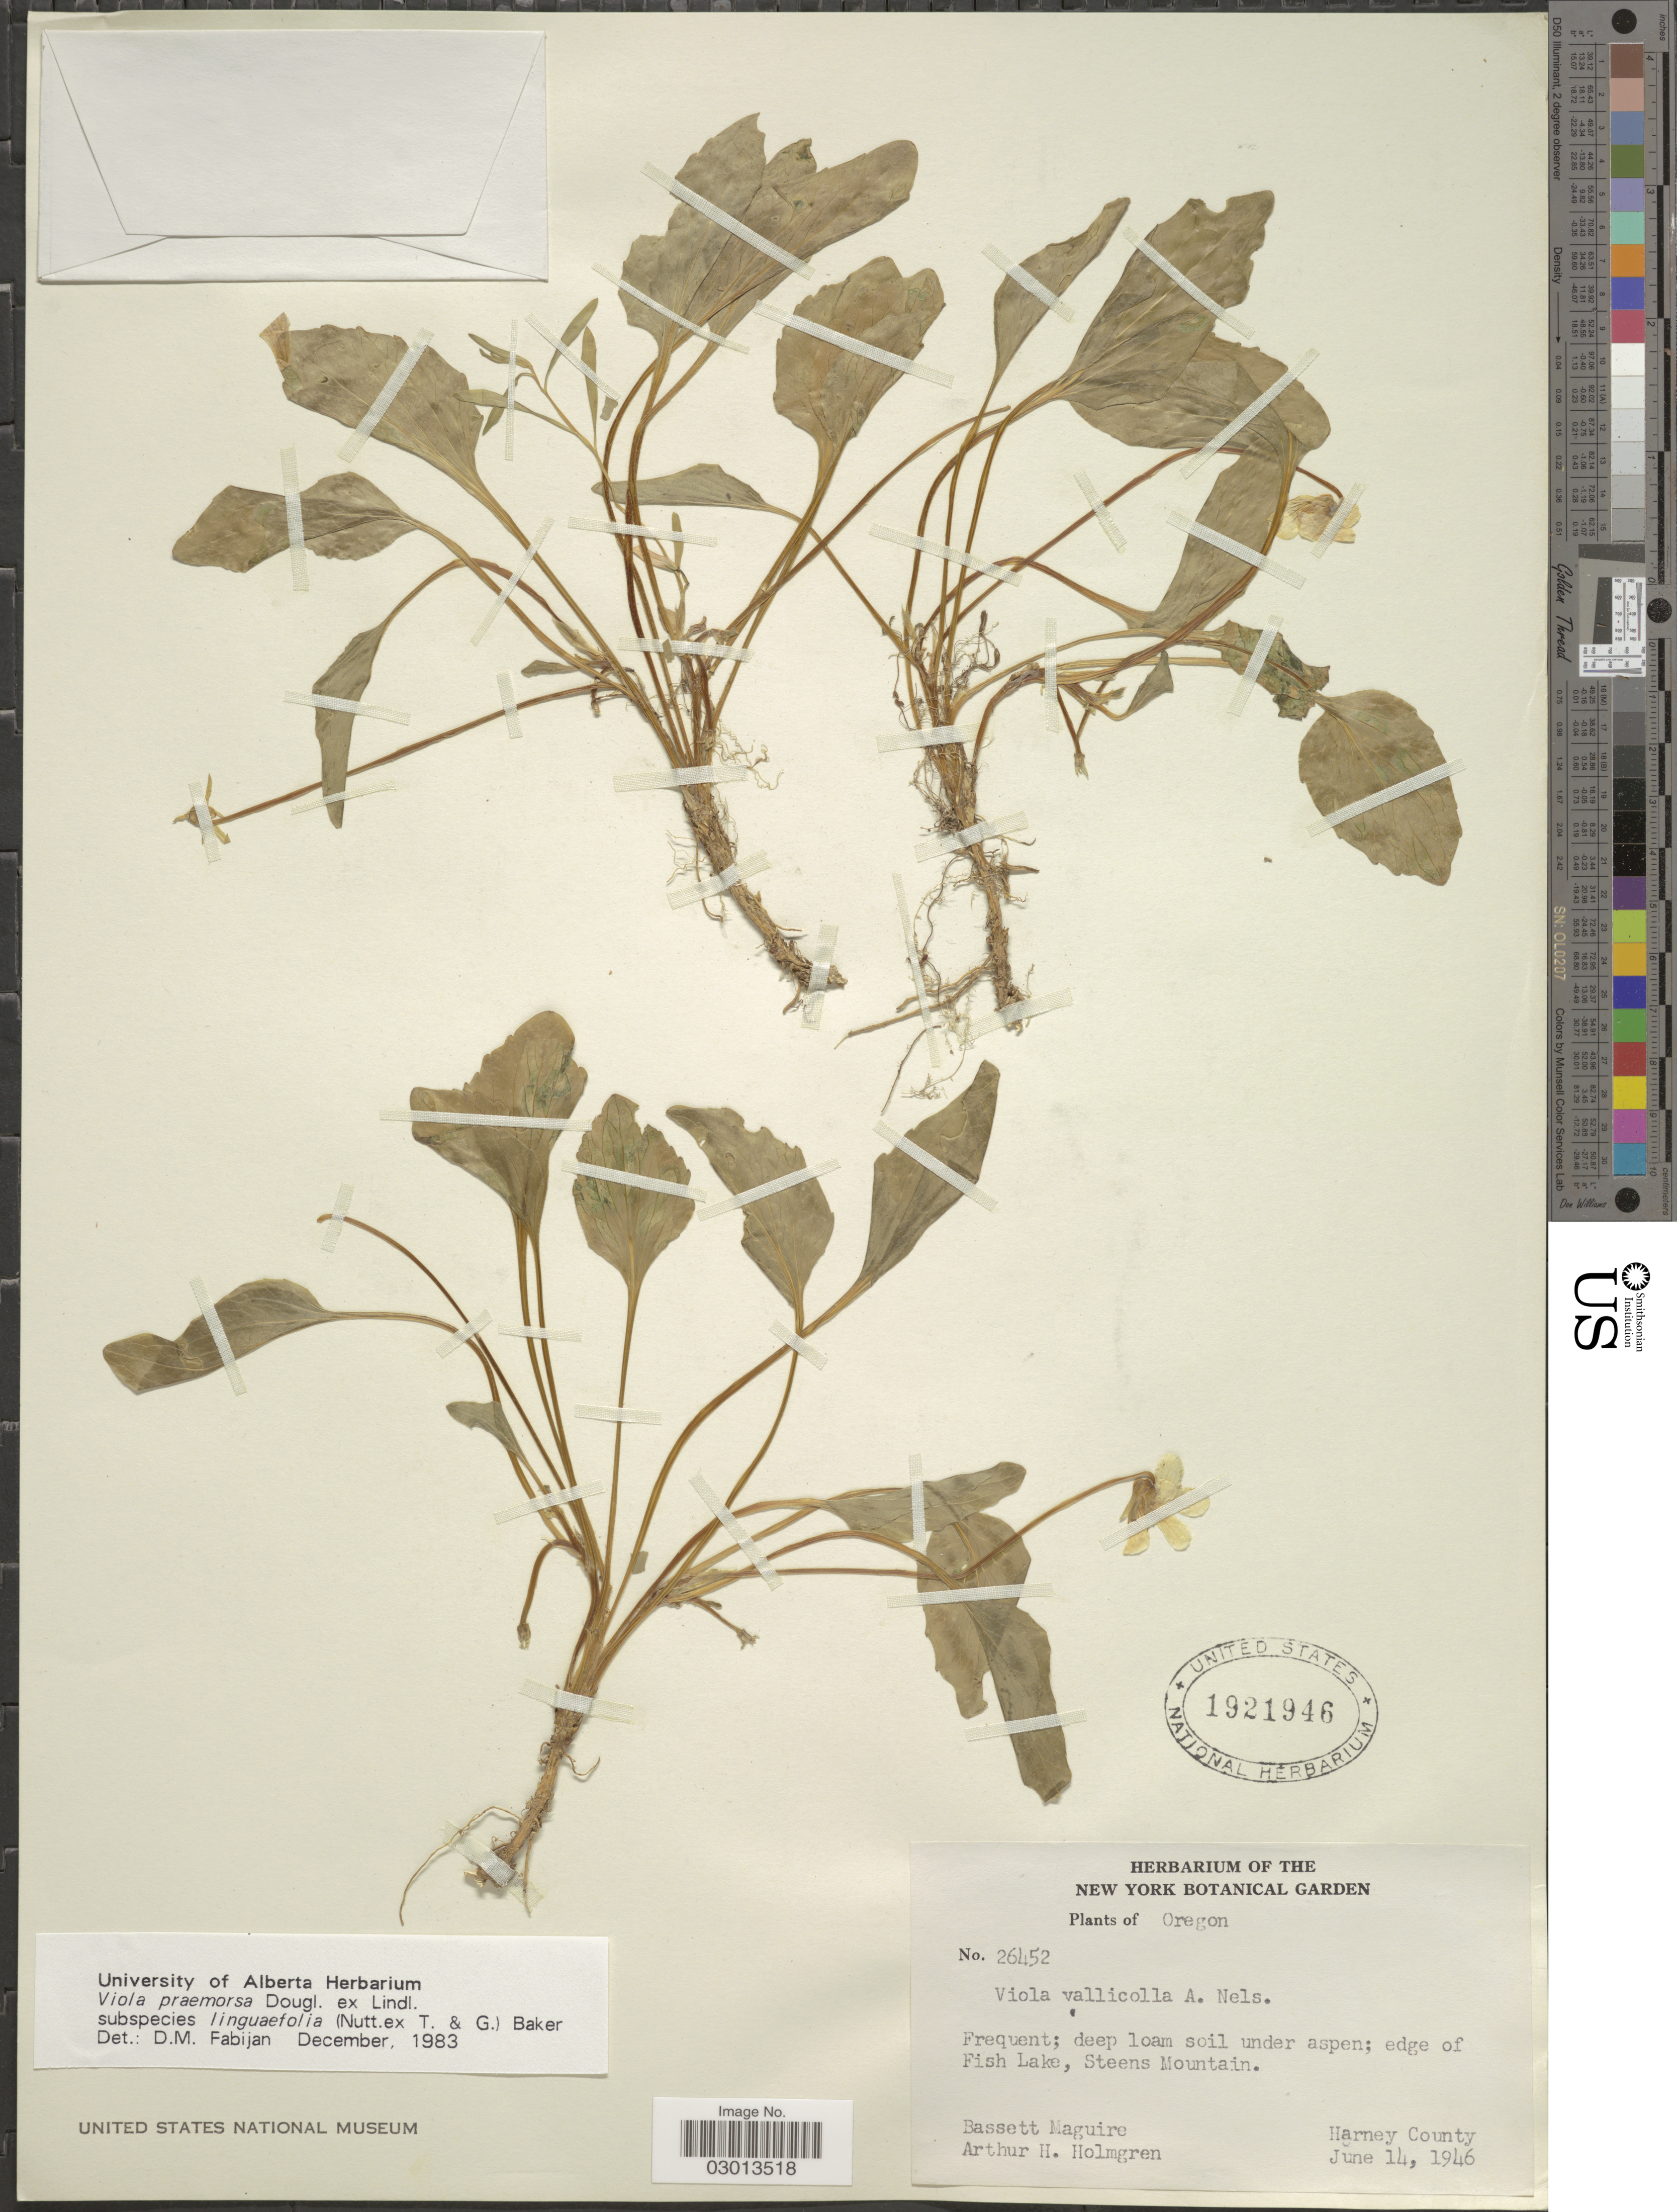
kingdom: Plantae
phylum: Tracheophyta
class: Magnoliopsida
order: Malpighiales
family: Violaceae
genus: Viola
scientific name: Viola praemorsa subsp. linguifolia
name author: (Nutt.) M.S. Baker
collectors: B. Maguire & A. H. Holmgren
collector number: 26452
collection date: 1946-06-14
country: United States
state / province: Oregon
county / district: Harney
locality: Edge of Fish Lake, Steens Mountain. Harney County.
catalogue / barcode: US 1921946